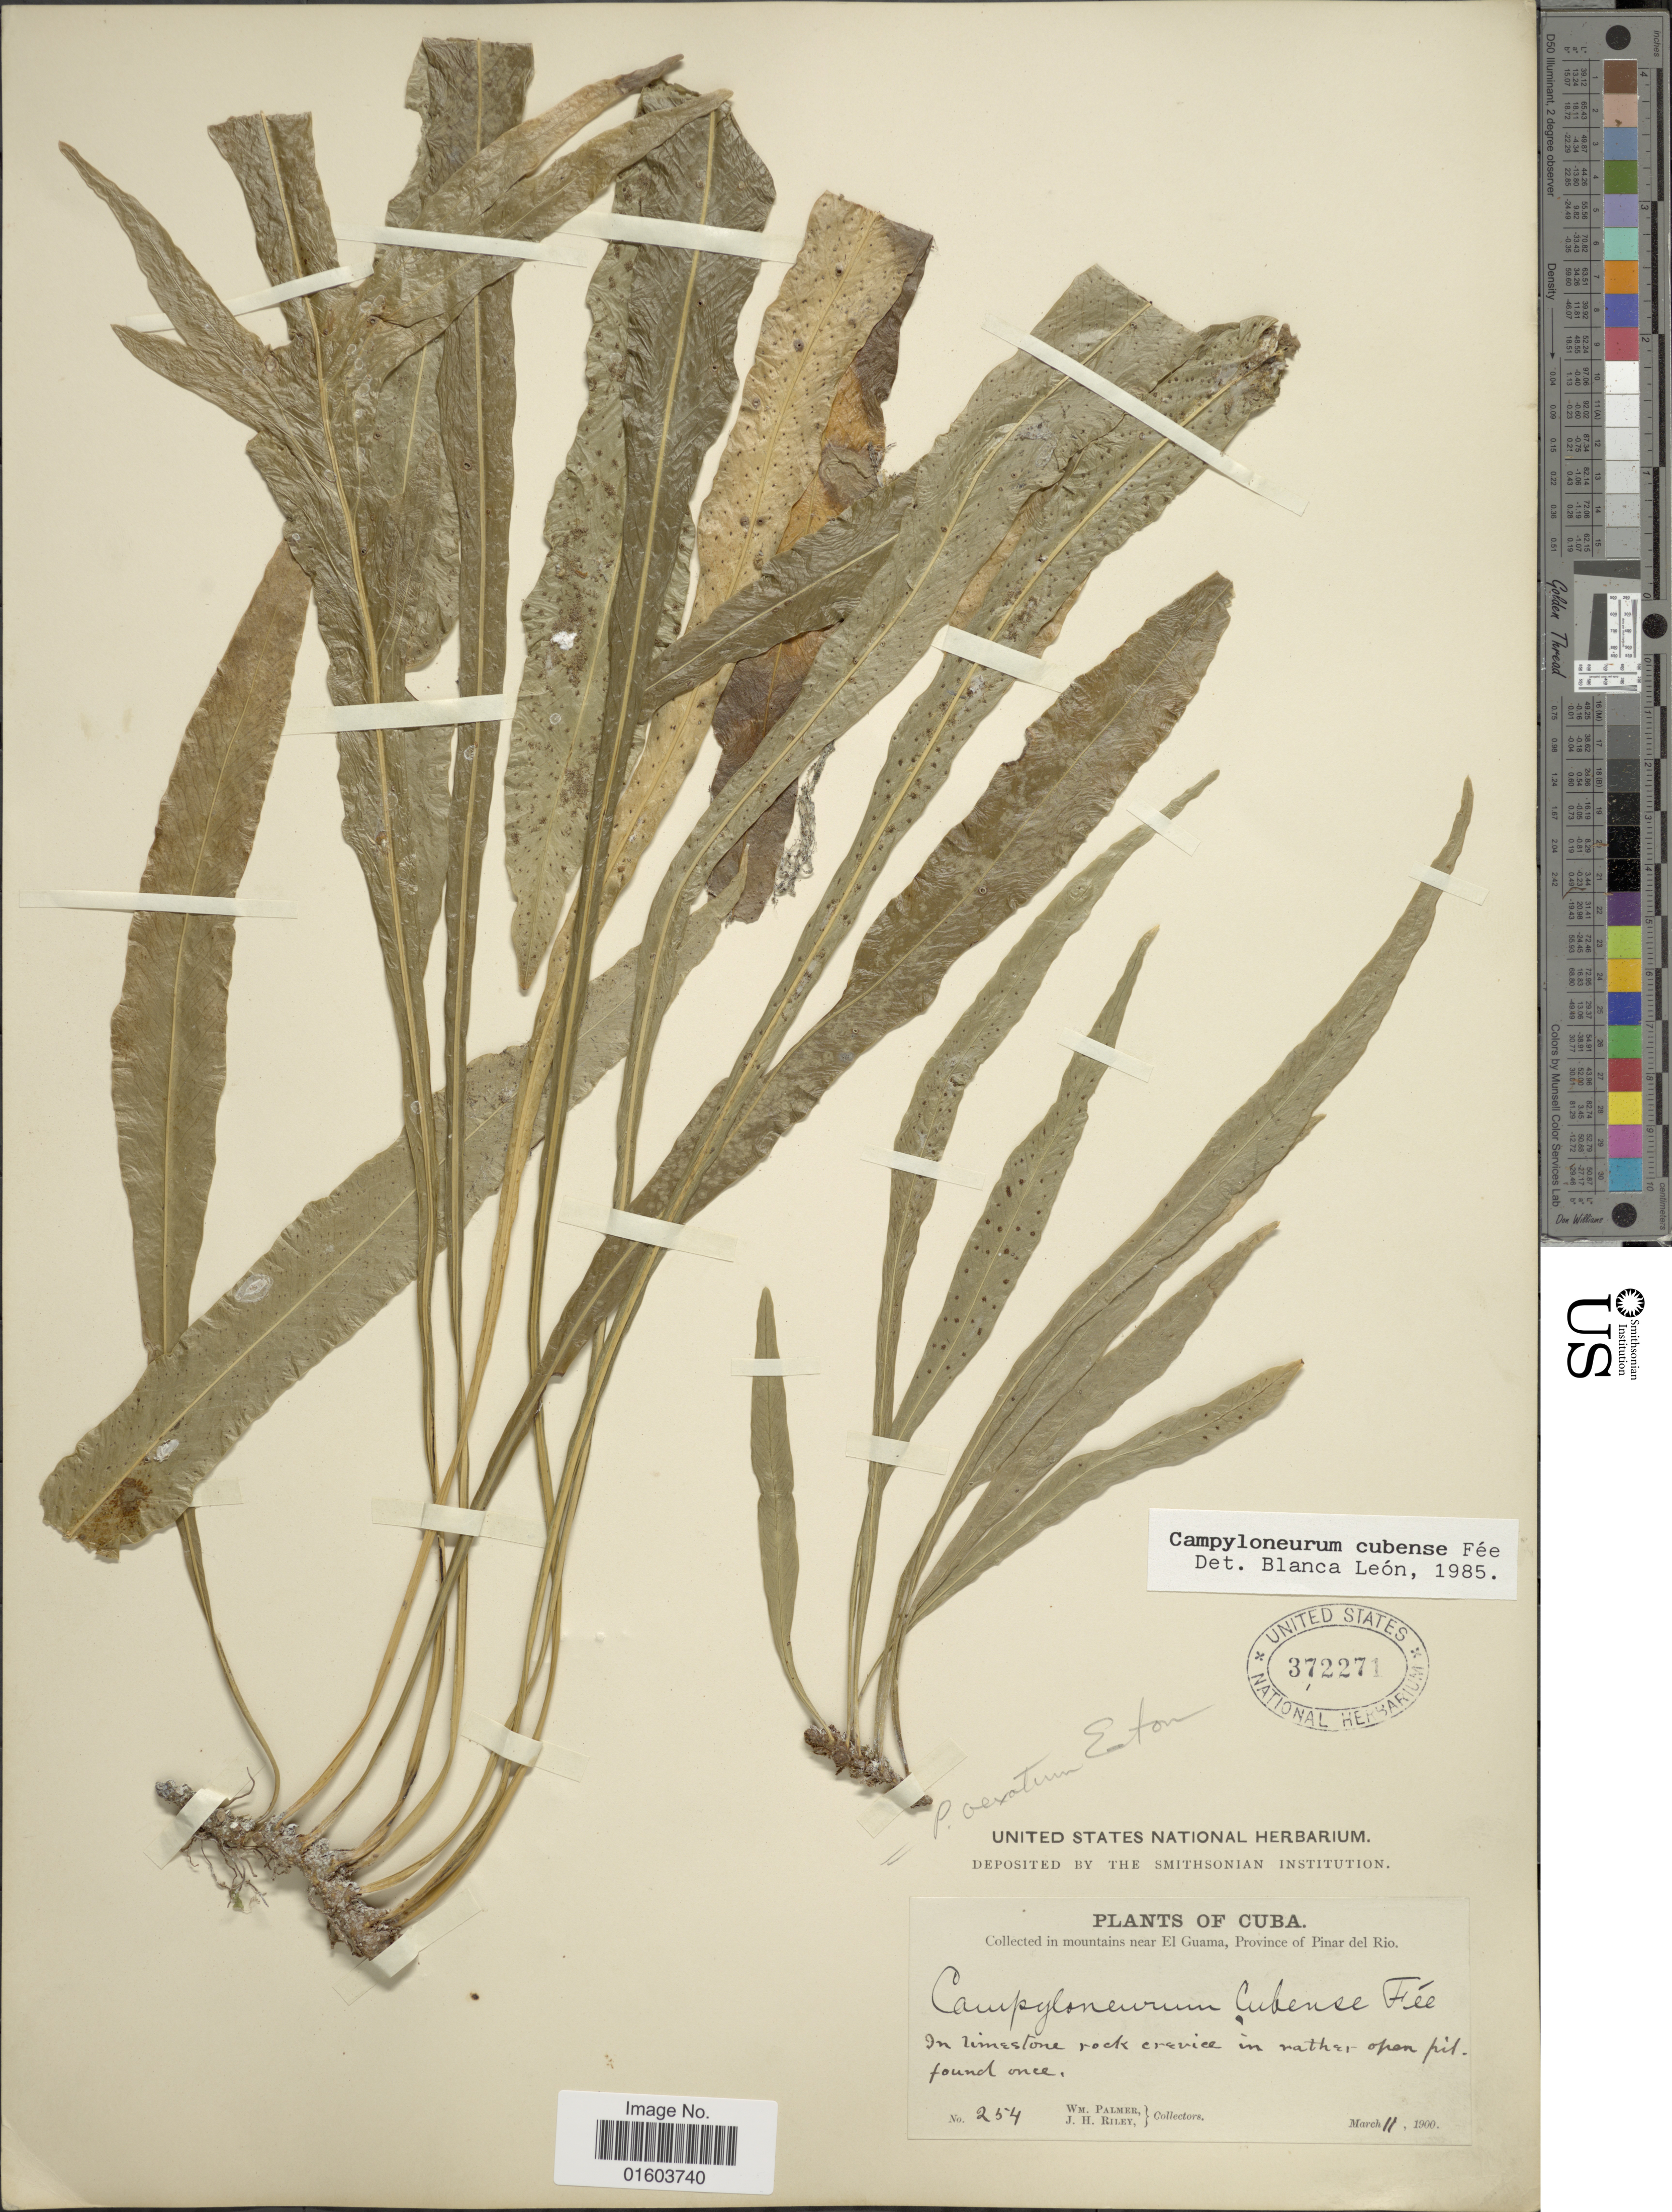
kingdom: Plantae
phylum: Tracheophyta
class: Polypodiopsida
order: Polypodiales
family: Polypodiaceae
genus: Campyloneurum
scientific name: Campyloneurum vexatum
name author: Ching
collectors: W. Palmer & J. H. Riley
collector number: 254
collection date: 1900-03-11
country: Cuba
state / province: Pinar del Río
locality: Cuba. Mountains near El Guama. Province of Pinar del Rio.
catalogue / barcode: US 372271